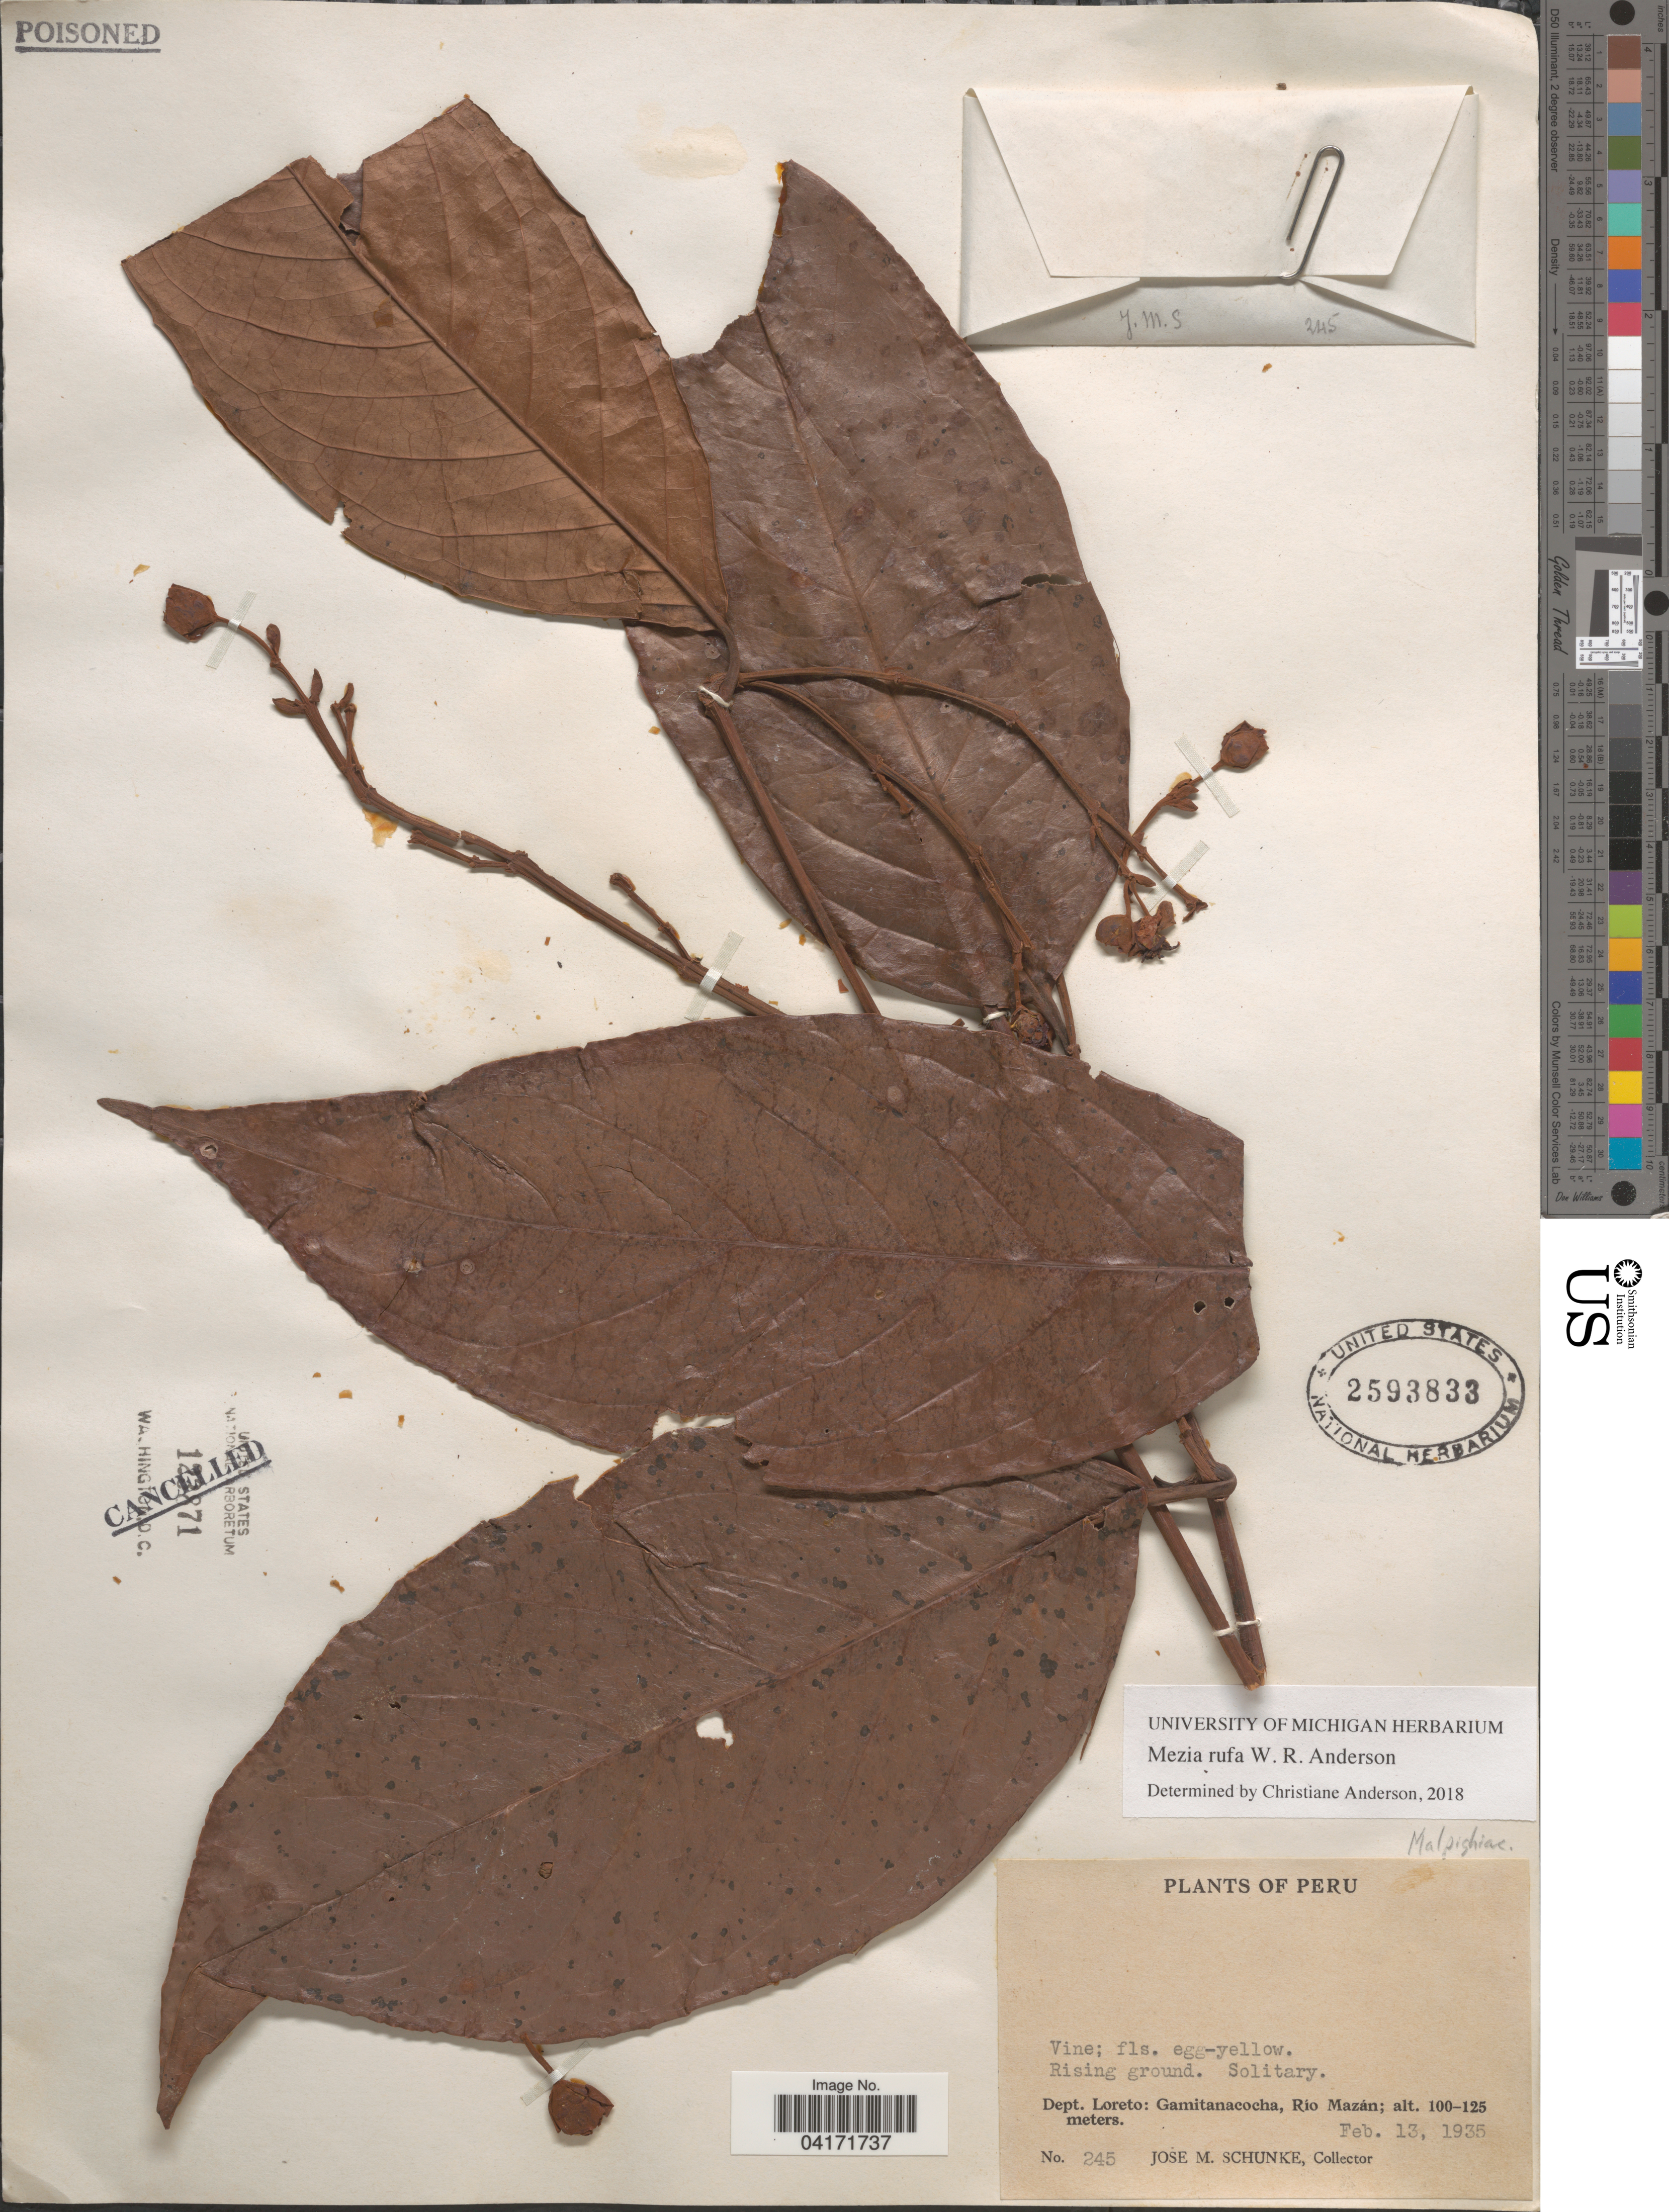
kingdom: Plantae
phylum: Tracheophyta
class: Magnoliopsida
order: Malpighiales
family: Malpighiaceae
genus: Mezia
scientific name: Mezia rufa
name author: W.R. Anderson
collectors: J. M. Schunke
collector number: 245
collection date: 1935-02-13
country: Peru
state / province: Loreto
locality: Dept. Loreto: Gamitanacocha, Río Mazán.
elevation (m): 100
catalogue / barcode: US 2593833